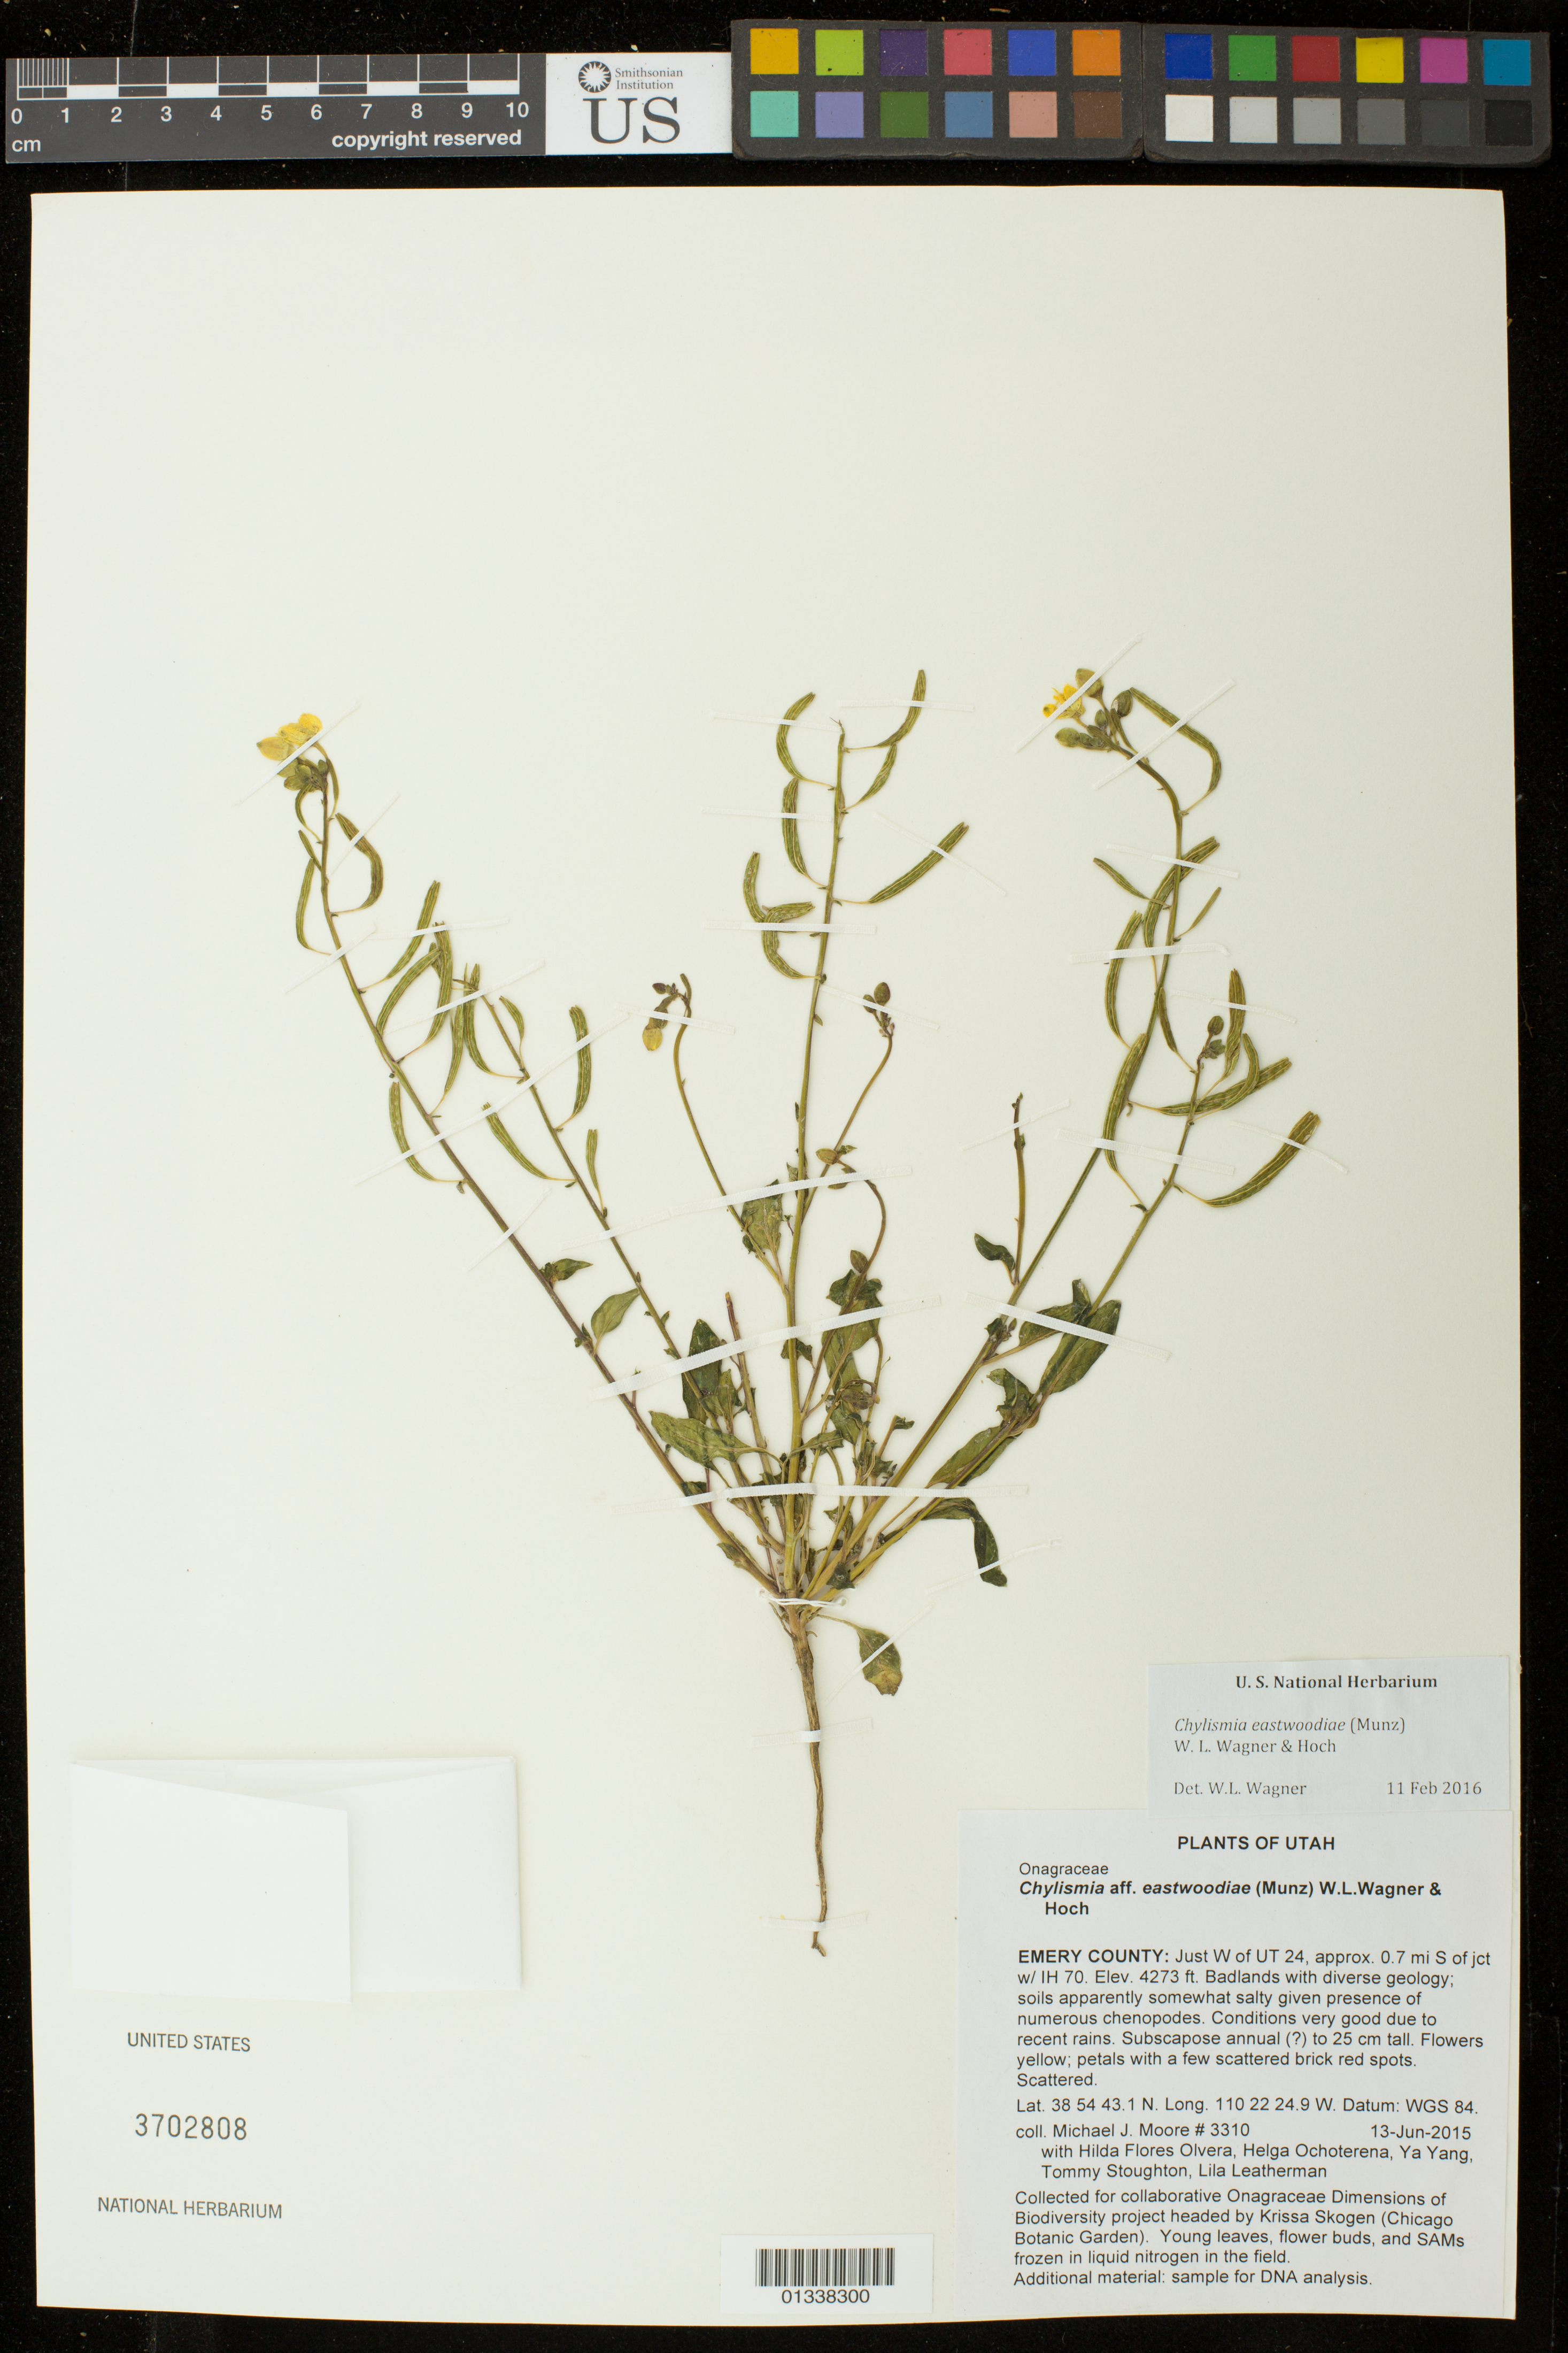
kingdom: Plantae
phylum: Tracheophyta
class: Magnoliopsida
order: Myrtales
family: Onagraceae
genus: Chylismia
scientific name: Chylismia eastwoodiae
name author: (Munz) W.L. Wagner & Hoch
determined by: Wagner, W. L., (BOT), Smithsonian Institution - National Museum of Natural History (UNITED STATES)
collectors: M. J. Moore, H. Flores Olvera, H. Ochoterena-B., Y. Yang, T. Stoughton & L. Leatherman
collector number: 3310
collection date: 2015-06-13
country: United States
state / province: Utah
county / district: Emery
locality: Just W of UT 24, approx. 0.7 mi S of jct w/ IH 70.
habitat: Badlands with diverse geology; soils apparently somewhat salty given presence of numerous chenopodes. Conditions very good due to recent rains.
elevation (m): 1302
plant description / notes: Collected for collaborative Onagraceae Dimensions of Biodiversity project headed by Krissa Skogen (Chicago Botanic Garden). Young leaves, flower buds, and SAMs frozen in liquid nitrogen in the field.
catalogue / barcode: US 3702808